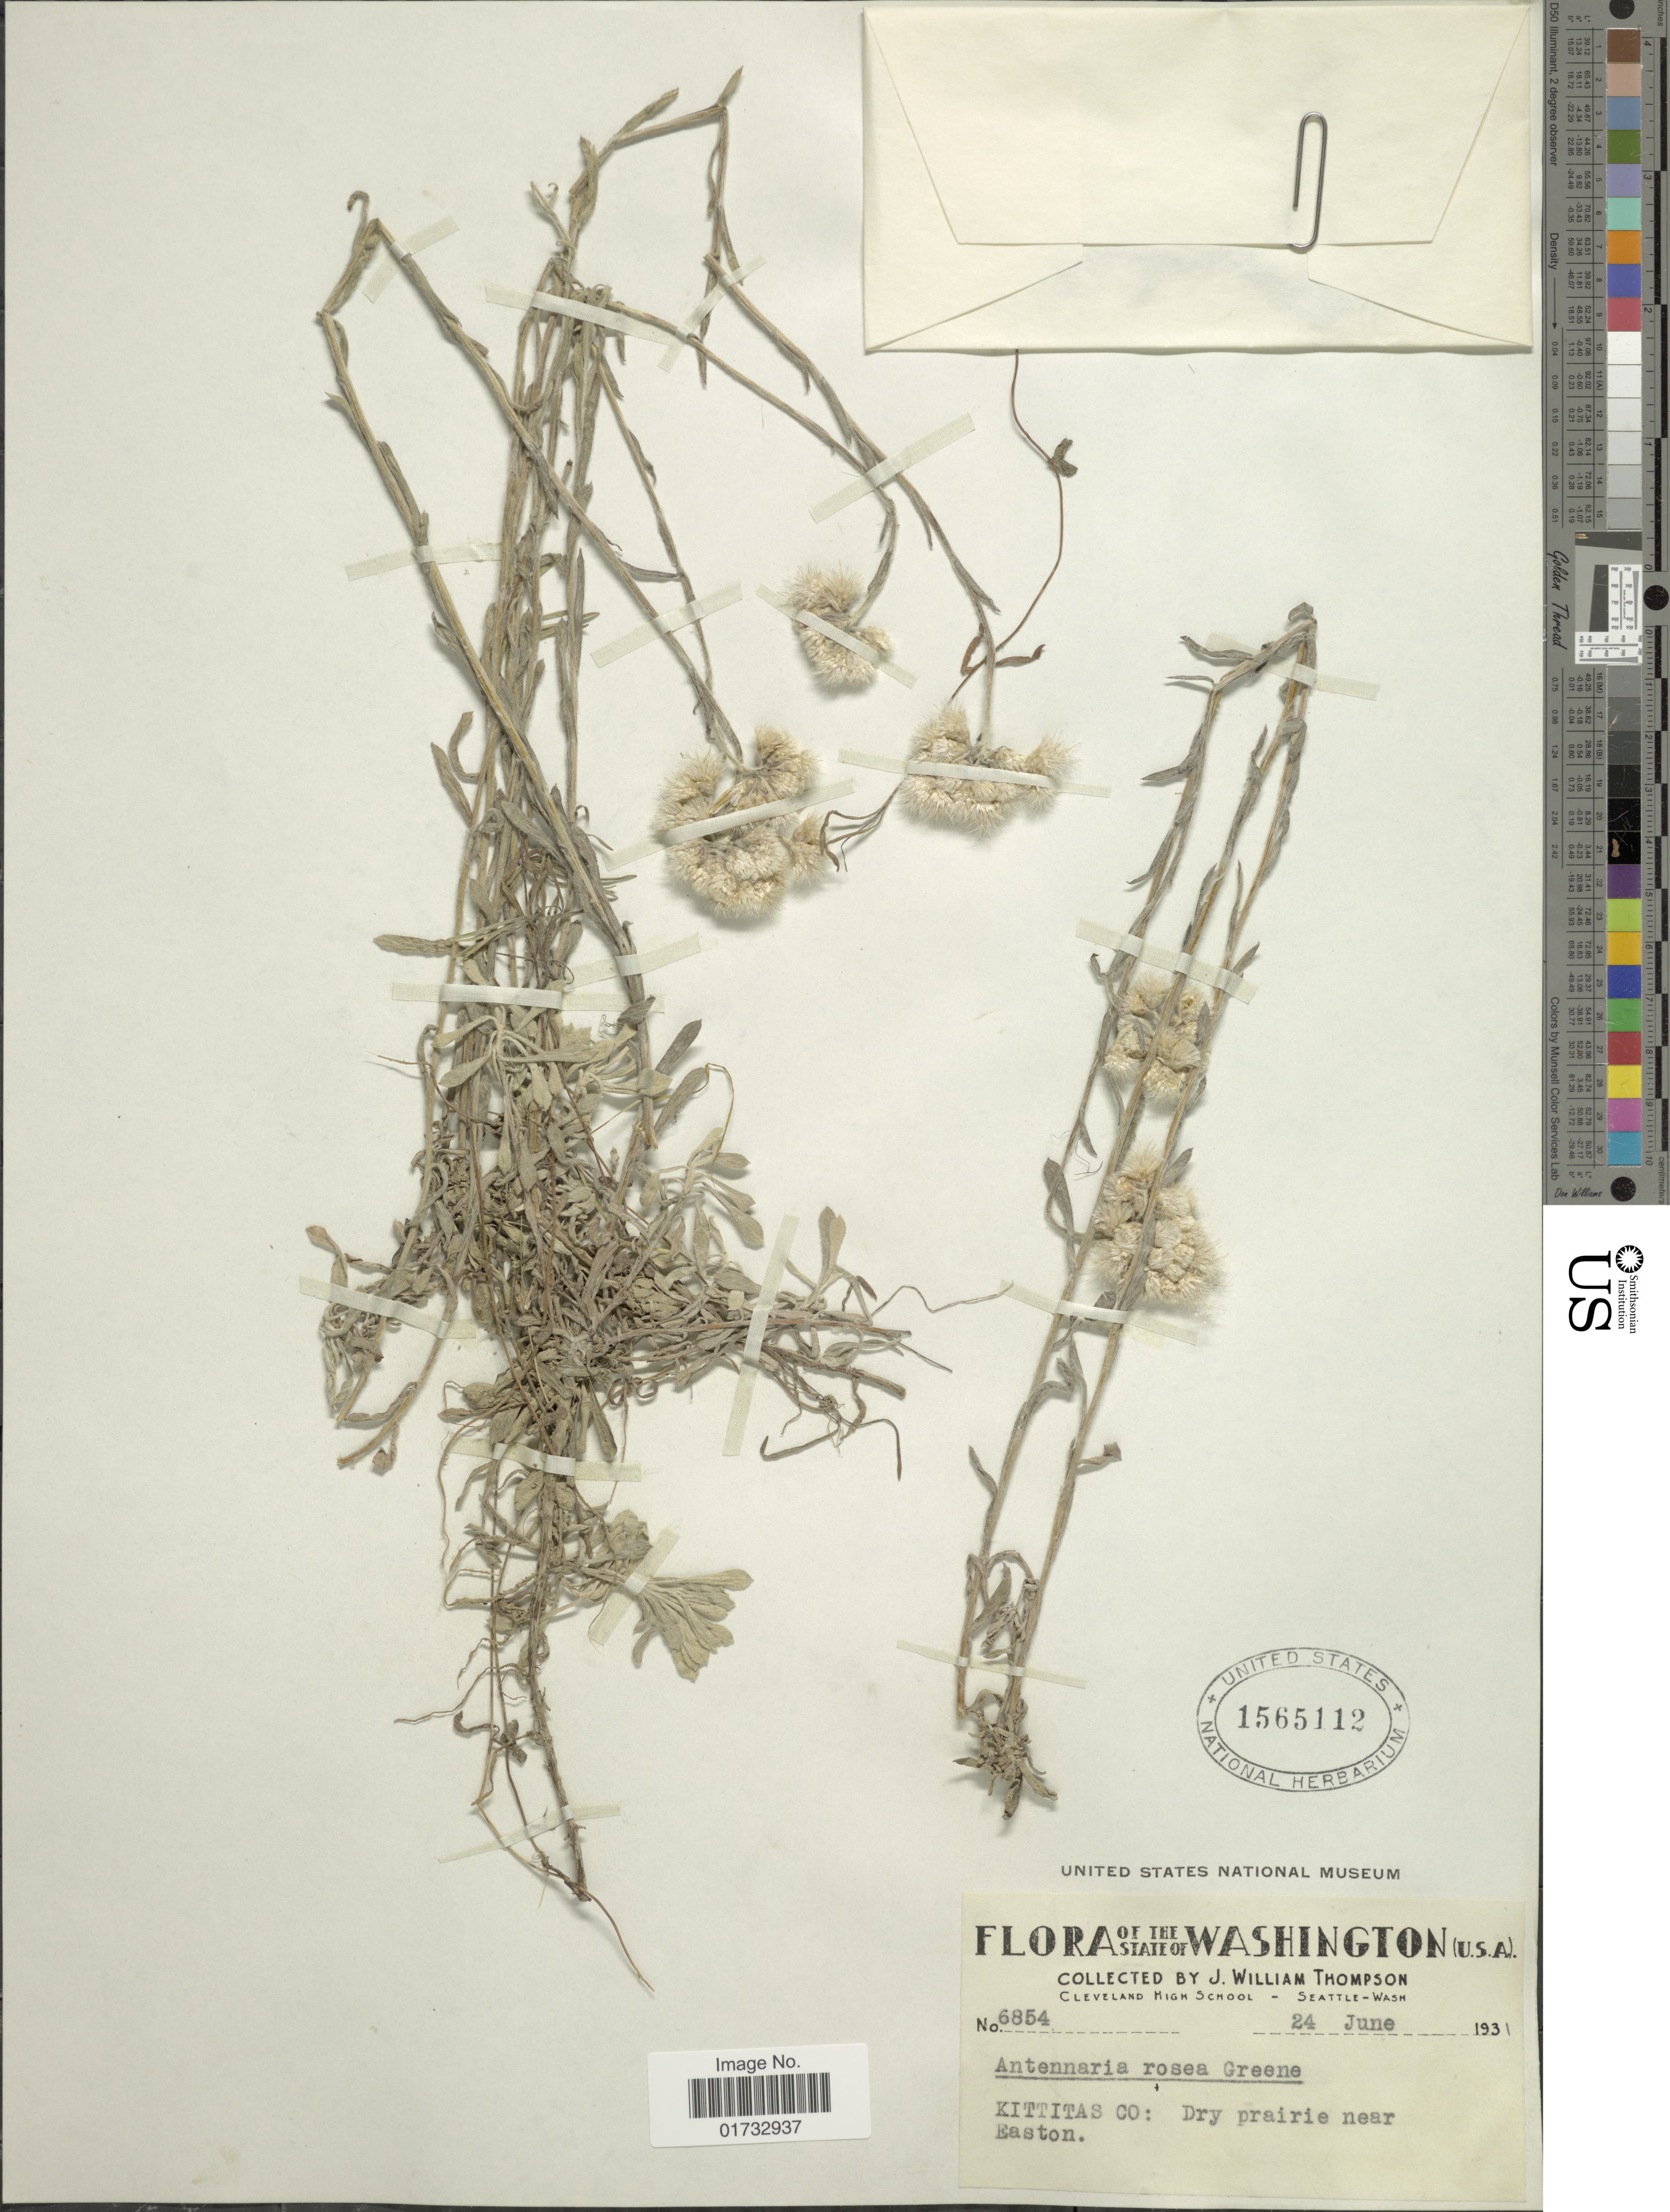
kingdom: Plantae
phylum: Tracheophyta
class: Magnoliopsida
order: Asterales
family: Asteraceae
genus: Antennaria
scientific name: Antennaria rosea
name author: Greene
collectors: J. W. Thompson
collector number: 6854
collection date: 1931-06-24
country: United States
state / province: Washington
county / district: Kittitas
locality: Kittitas Co: dry prairie near Easton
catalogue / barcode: US 1565112